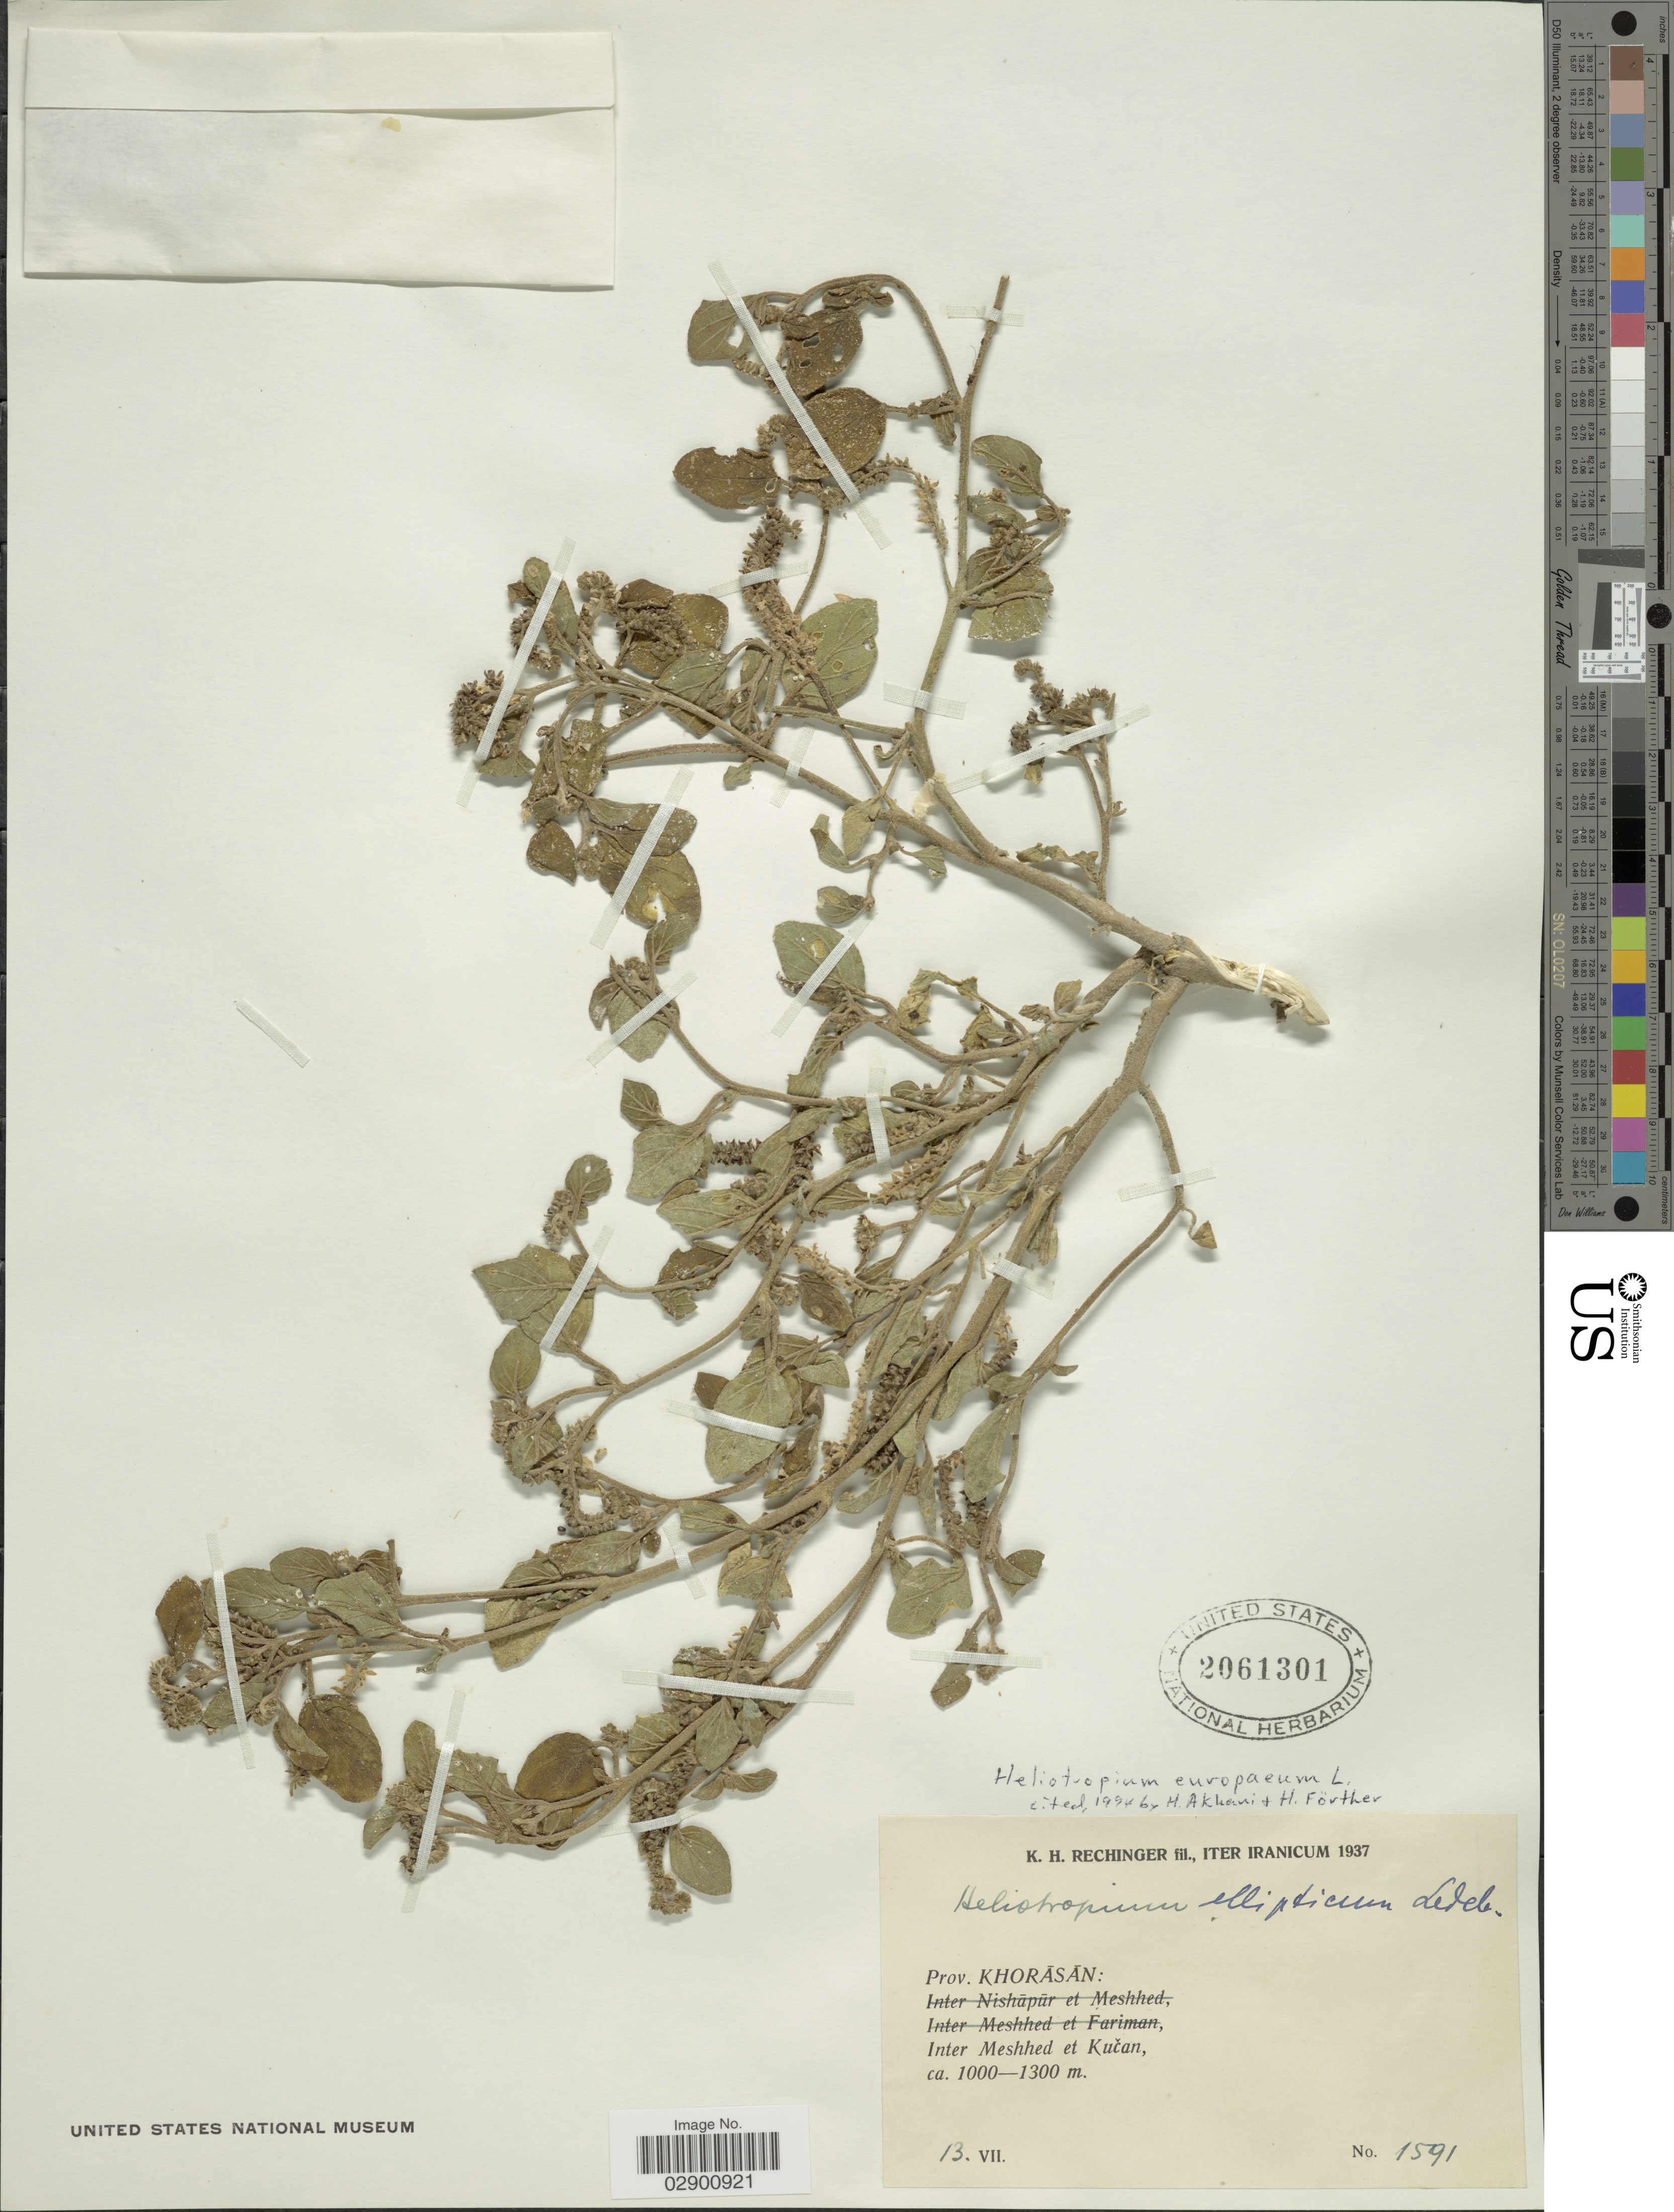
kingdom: Plantae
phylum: Tracheophyta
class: Magnoliopsida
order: Boraginales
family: Heliotropiaceae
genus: Heliotropium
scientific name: Heliotropium europaeum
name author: L.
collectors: K. H. Rechinger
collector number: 1591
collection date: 1937-07-13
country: Iran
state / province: Khorasan [obsolete]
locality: Prov. Khoräsän: Inter Meshhed et Kucan.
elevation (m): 1000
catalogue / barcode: US 2061301